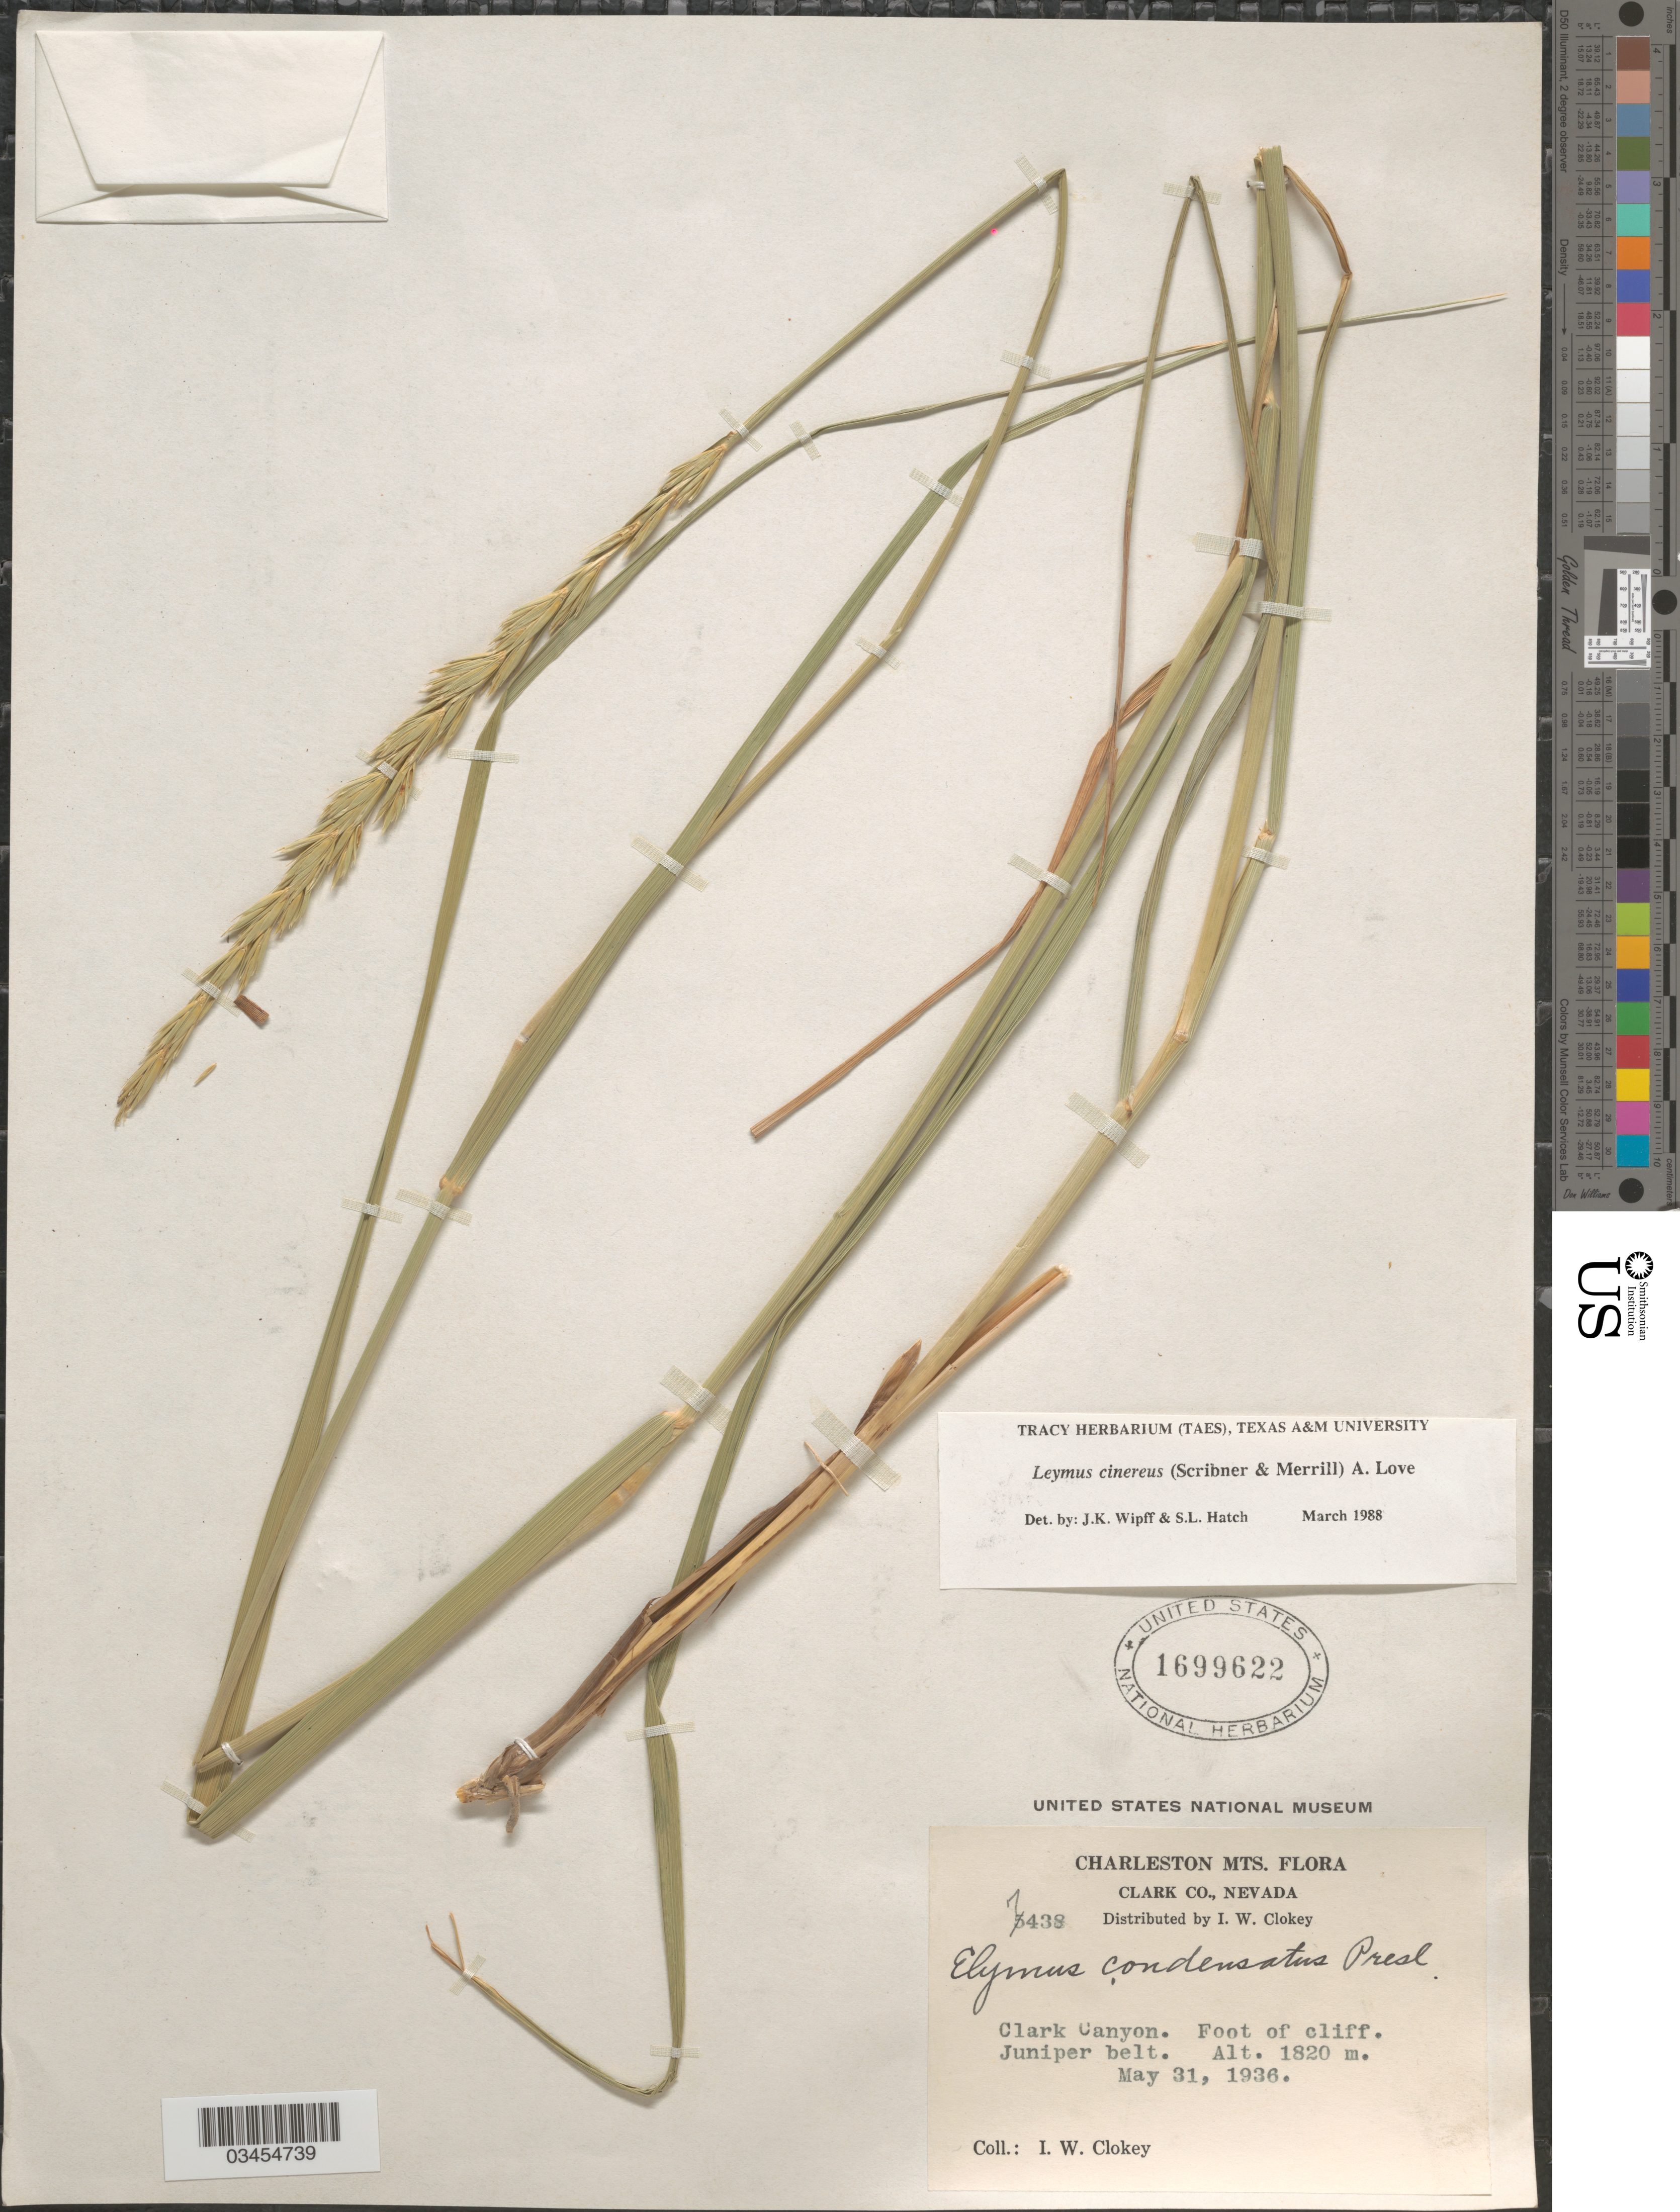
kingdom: Plantae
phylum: Tracheophyta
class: Liliopsida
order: Poales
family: Poaceae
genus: Leymus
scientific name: Leymus cinereus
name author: (Scribn. & Merr.) Á. Löve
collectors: I. W. Clokey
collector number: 7438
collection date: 1936-05-31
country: United States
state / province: Nevada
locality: Charleston Mts. Clark Co. Clark Canyon. Foot of cliff. Juniper belt.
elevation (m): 1820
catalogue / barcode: US 1699622